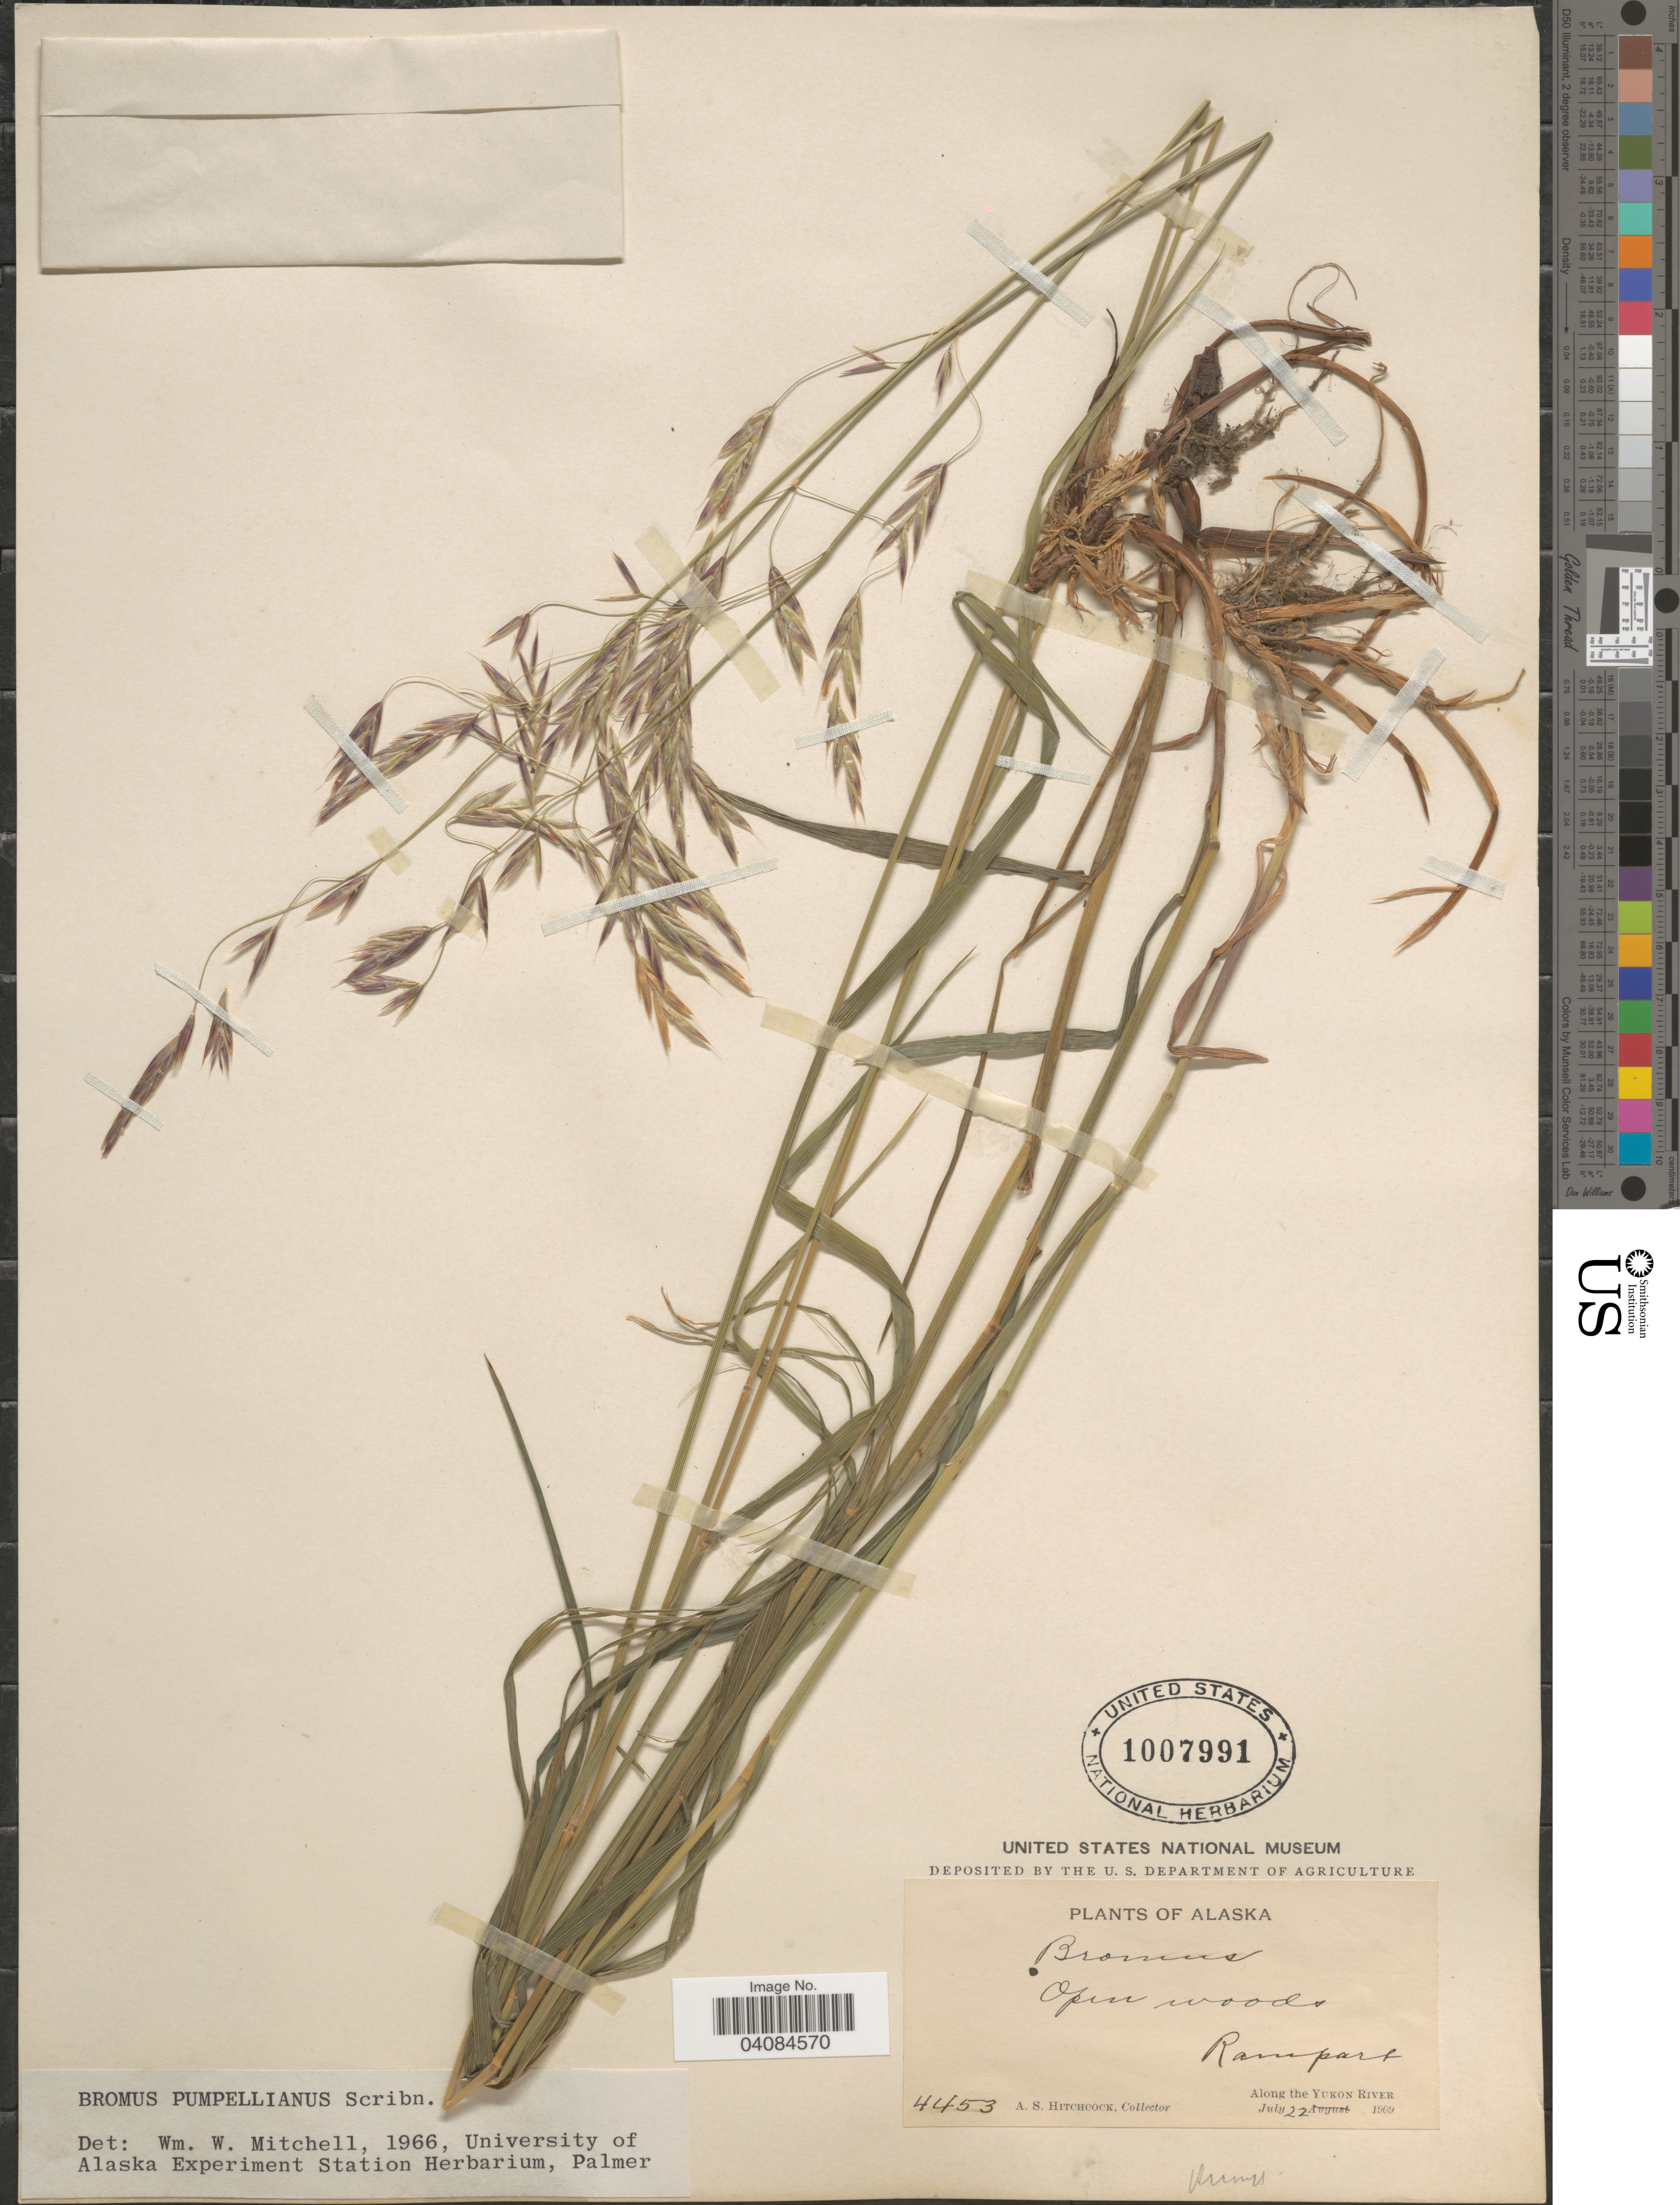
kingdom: Plantae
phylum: Tracheophyta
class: Liliopsida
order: Poales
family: Poaceae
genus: Bromus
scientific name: Bromus pumpellianus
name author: Scribn.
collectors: A. S. Hitchcock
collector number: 4453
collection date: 1909-07-22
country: United States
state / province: Alaska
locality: Rampart. Along the Yukon River.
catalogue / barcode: US 1007991